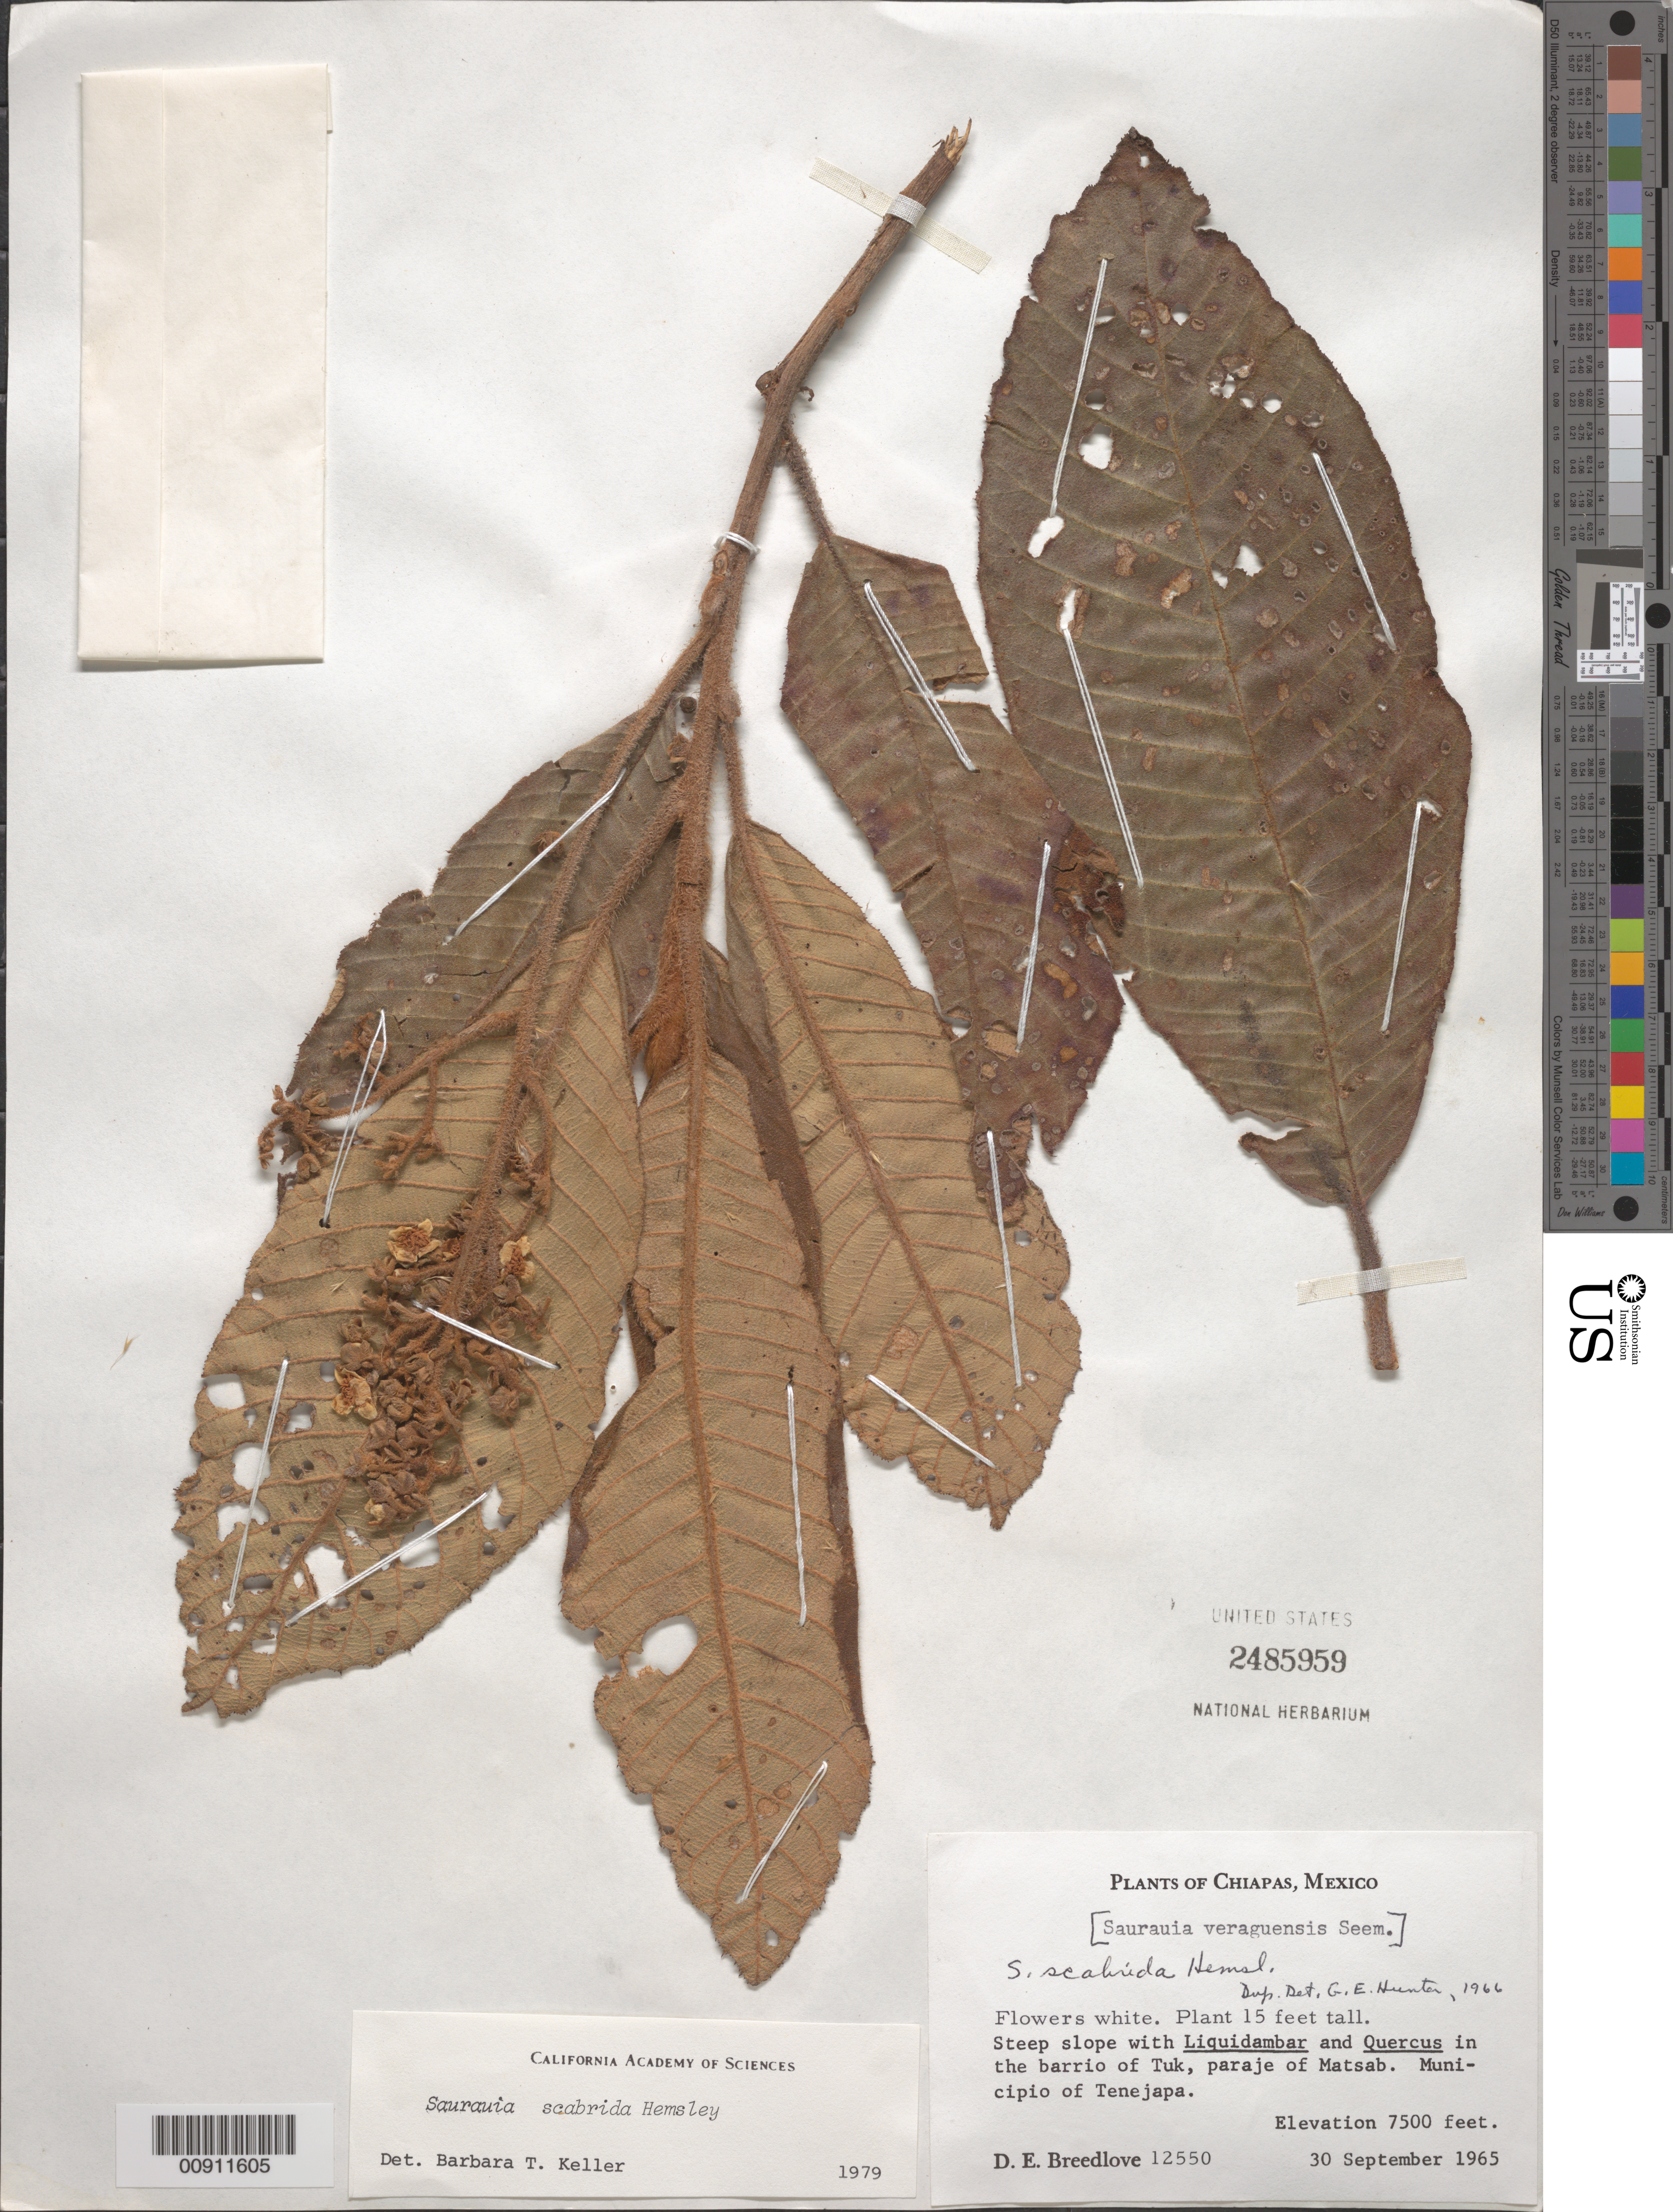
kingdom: Plantae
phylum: Tracheophyta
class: Magnoliopsida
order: Ericales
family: Actinidiaceae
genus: Saurauia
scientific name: Saurauia scabrida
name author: Hemsl.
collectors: D. E. Breedlove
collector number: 12550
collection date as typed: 30 Sep 1965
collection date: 1965-09-30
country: Mexico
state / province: Chiapas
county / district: Tenejapa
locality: In the barrio of Tuk, paraje of Matsab. Municipio of Tenejapa, Chiapas.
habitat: Steep slope with Liquidambar and Quercus.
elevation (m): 2286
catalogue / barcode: US 2485959